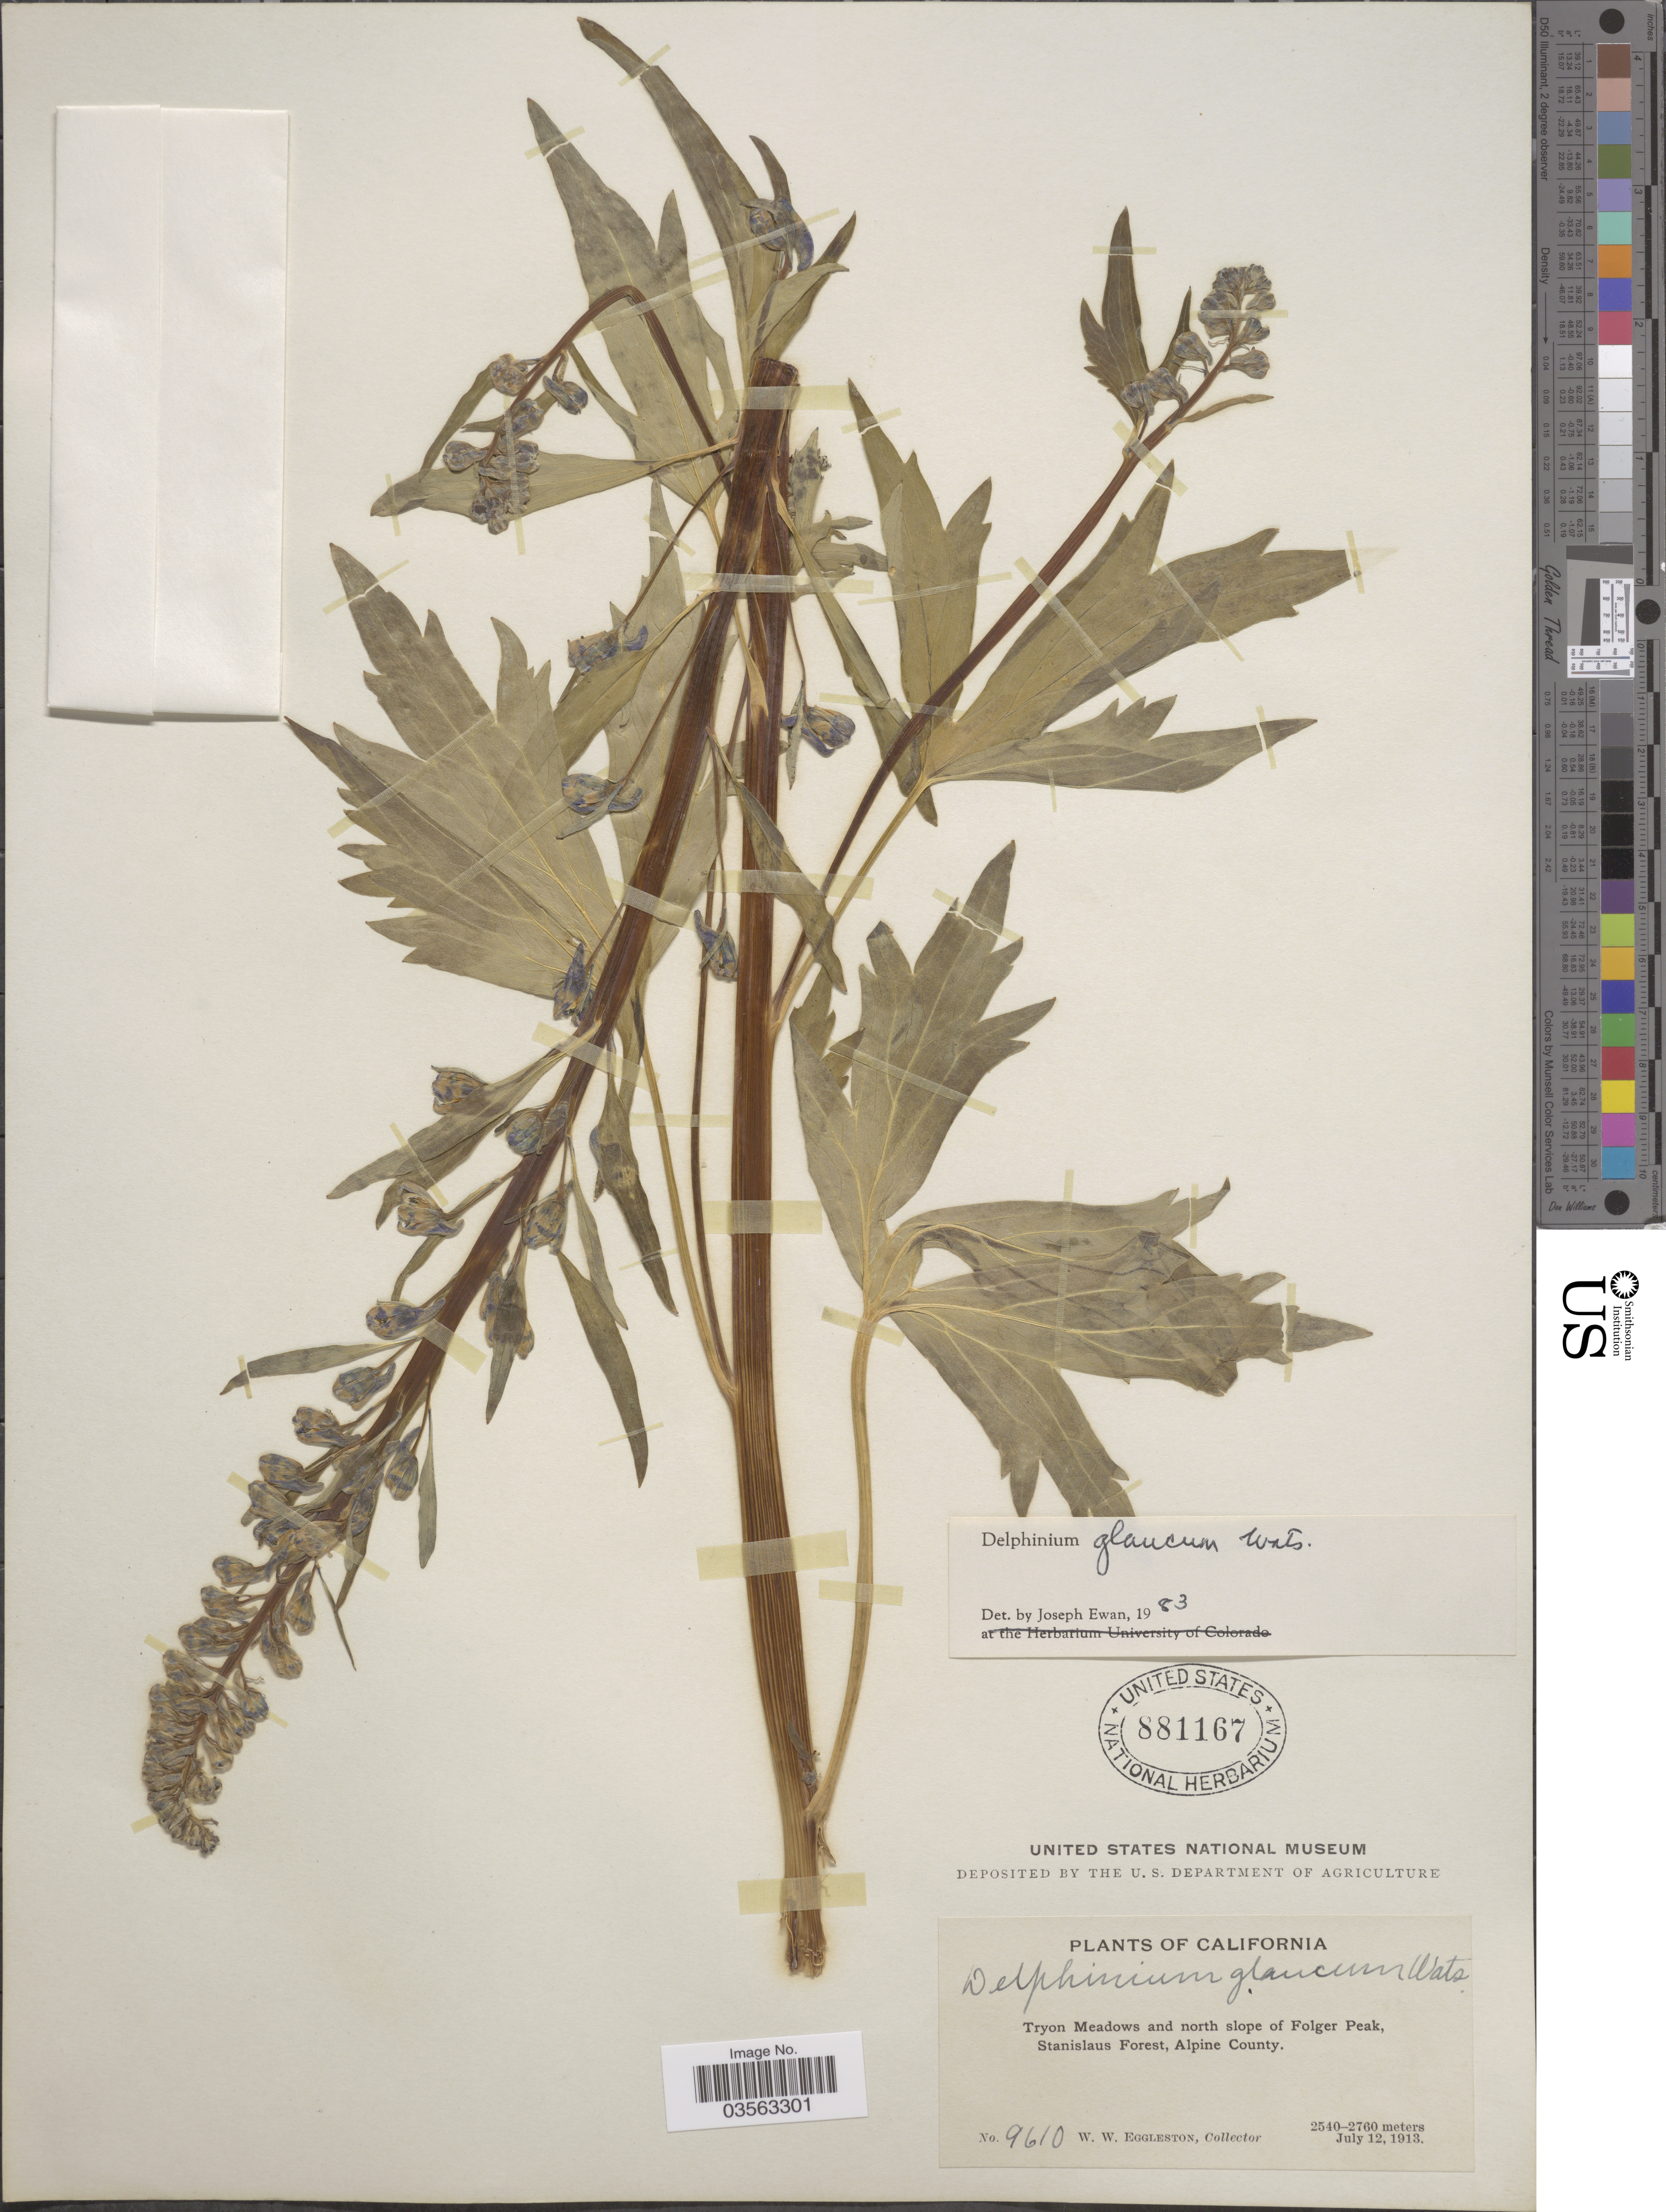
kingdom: Plantae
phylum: Tracheophyta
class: Magnoliopsida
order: Ranunculales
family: Ranunculaceae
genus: Delphinium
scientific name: Delphinium glaucum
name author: S. Watson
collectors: W. W. Eggleston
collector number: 9610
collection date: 1913-07-12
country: United States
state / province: California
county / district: Alpine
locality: Tryon Meadows and north slope of Folger Peak, Stanislaus Forest, Alpine County.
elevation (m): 2540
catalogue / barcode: US 881167